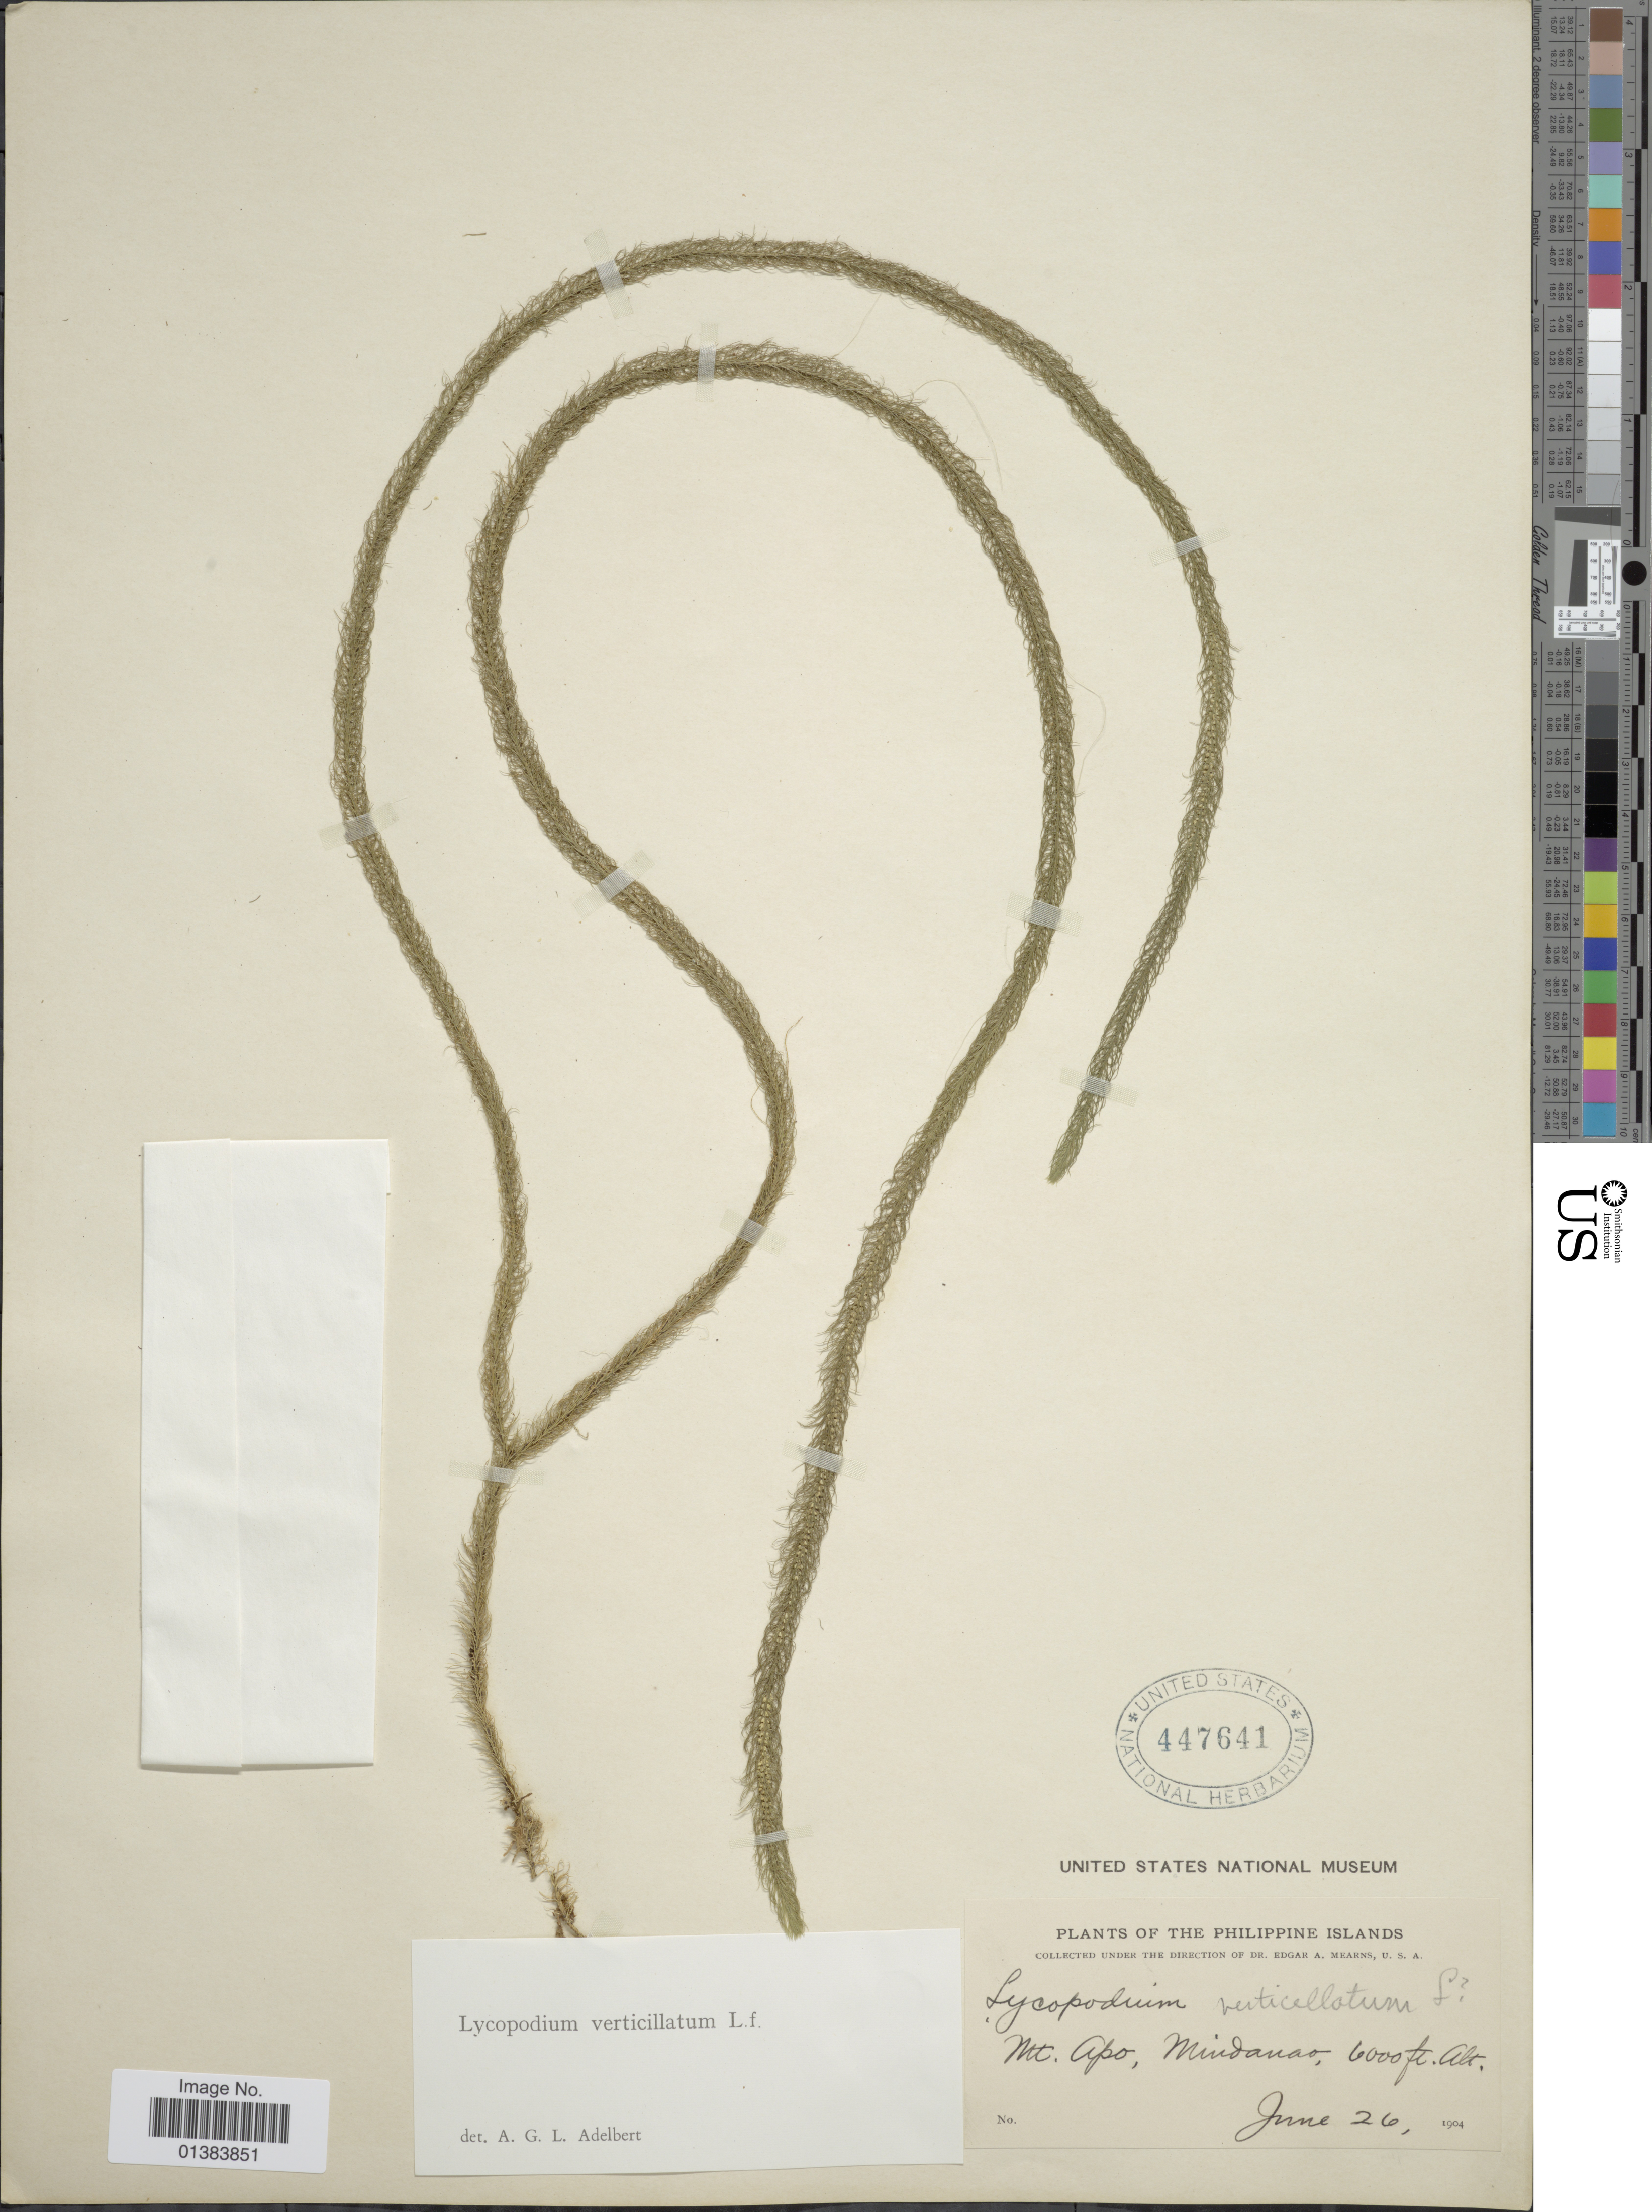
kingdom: Plantae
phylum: Tracheophyta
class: Lycopodiopsida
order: Lycopodiales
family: Lycopodiaceae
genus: Phlegmariurus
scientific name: Phlegmariurus verticillatus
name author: (L. f.) A. R. Field & Testo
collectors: E. A. Mearns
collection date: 1904-06-26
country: Philippines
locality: Mindanao, Mt. Apo, The Philippine Islands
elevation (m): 1829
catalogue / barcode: US 447641